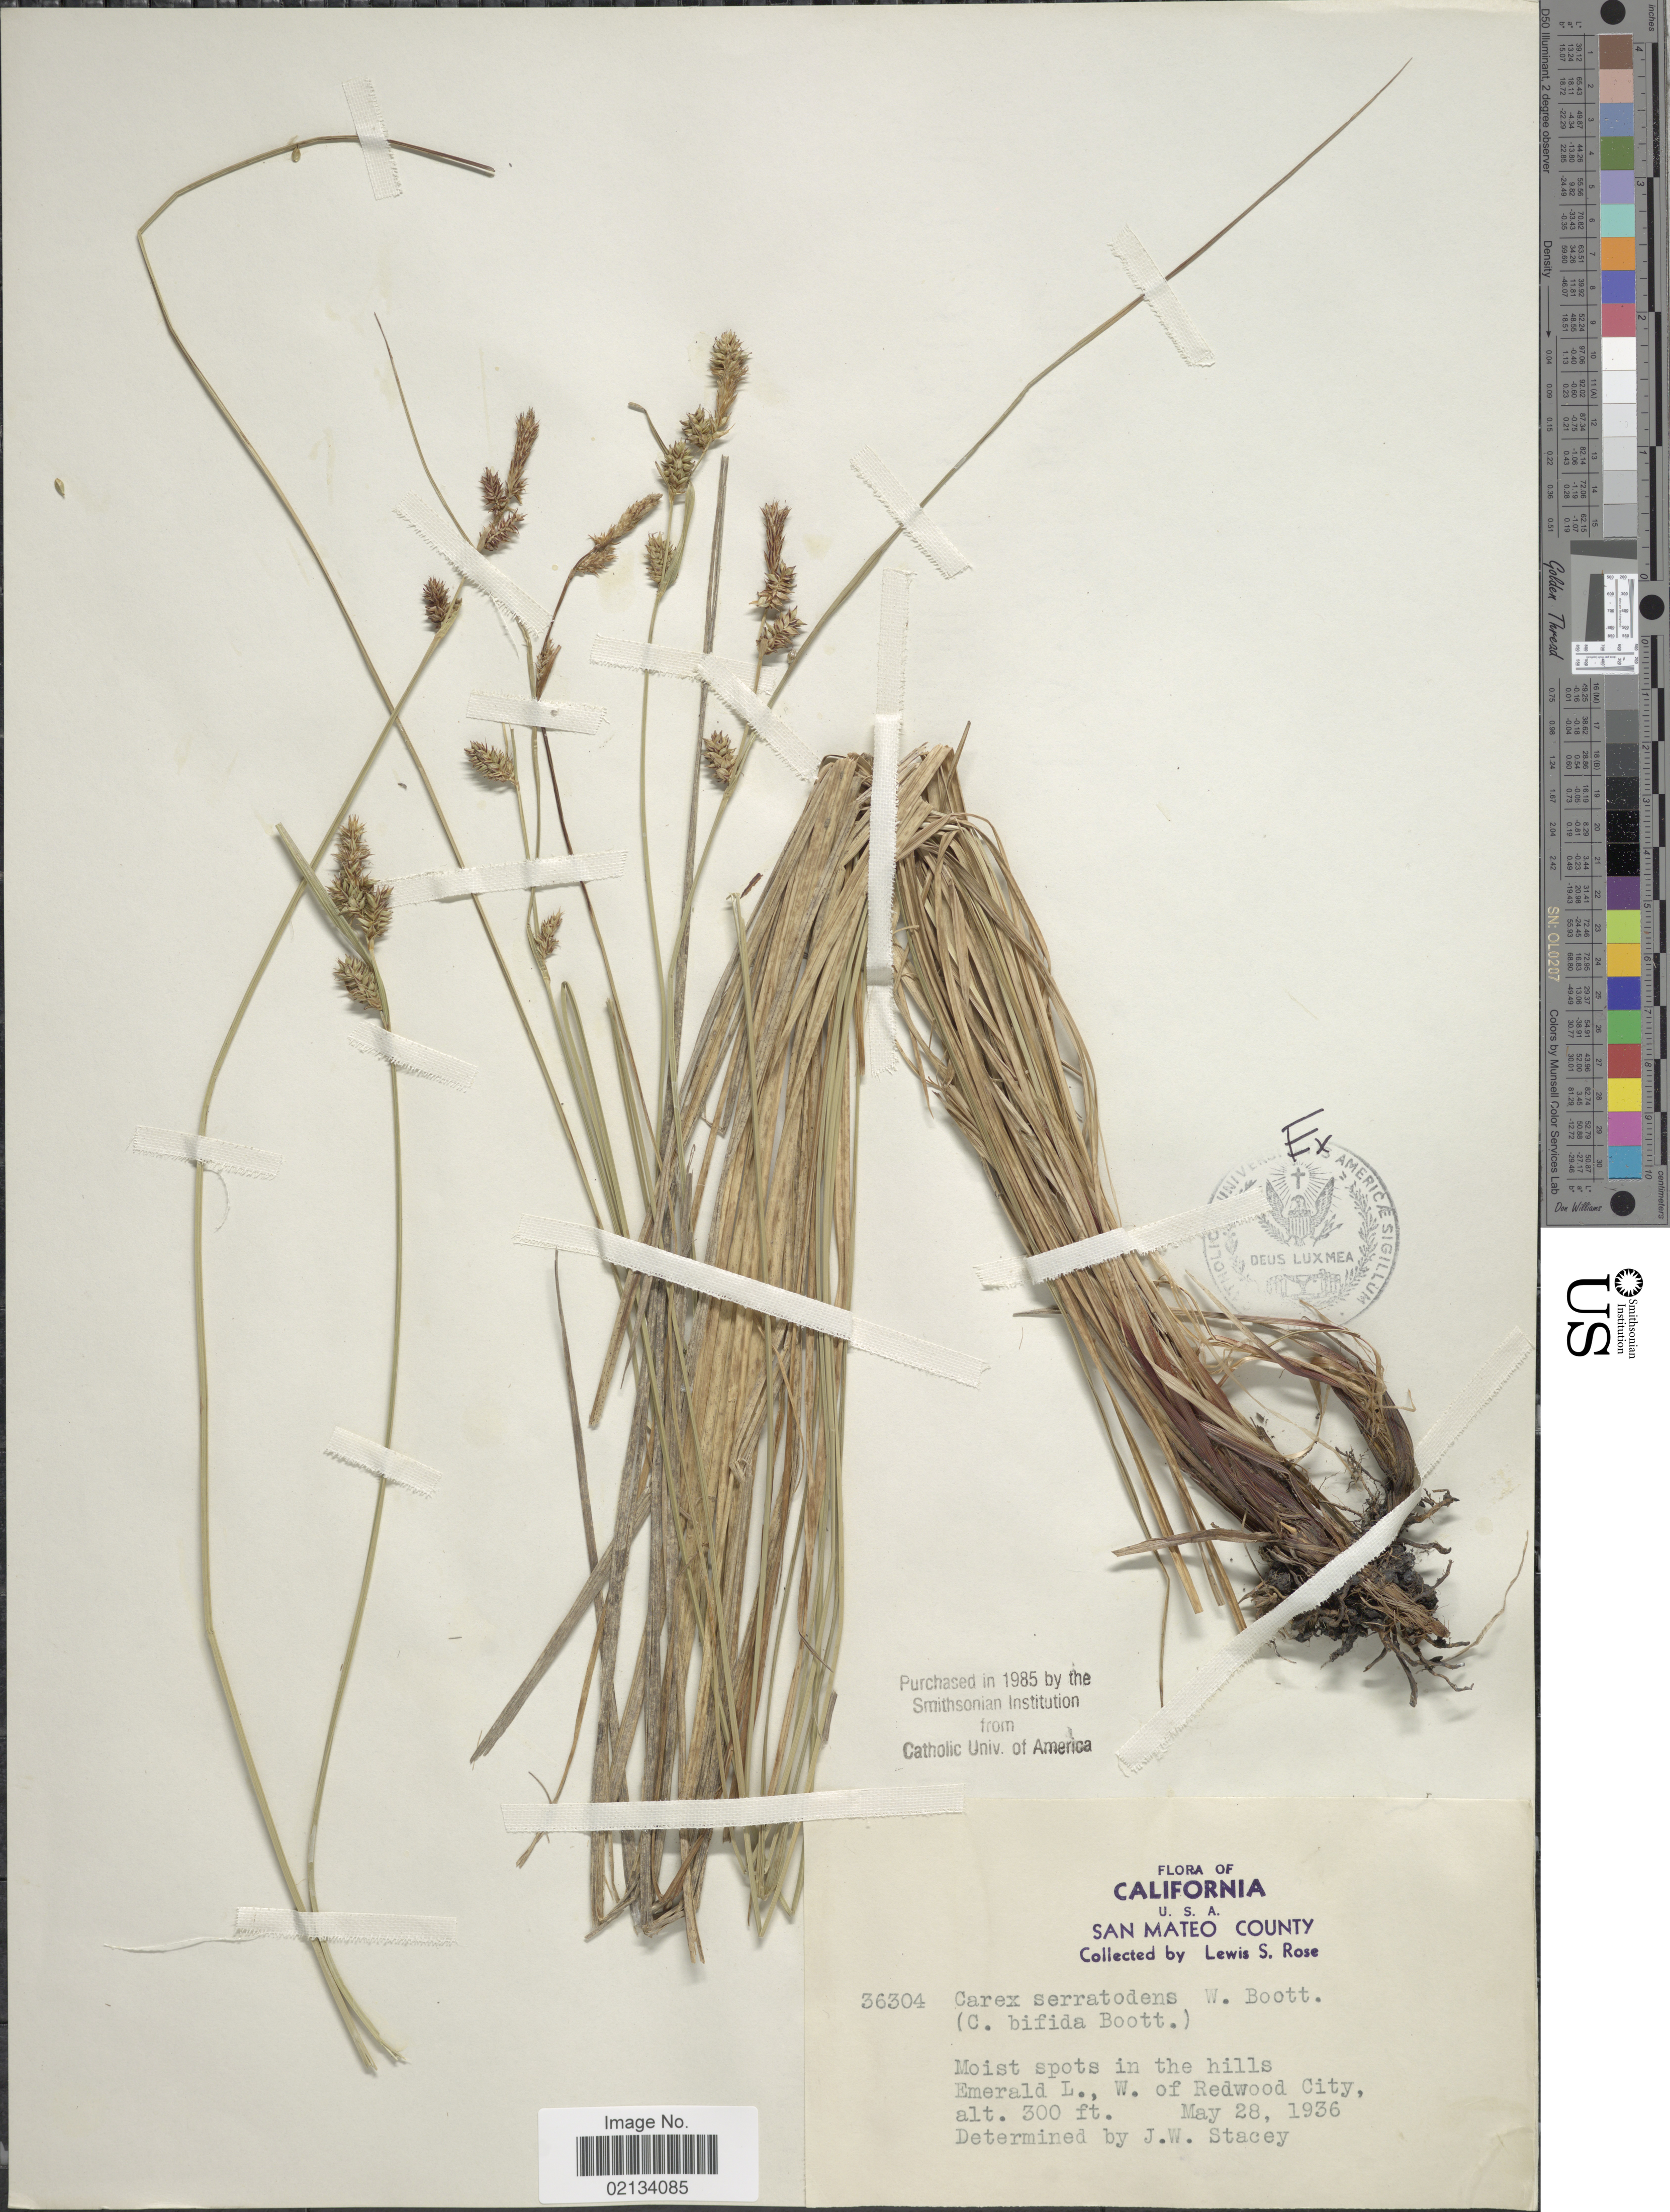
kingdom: Plantae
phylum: Tracheophyta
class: Liliopsida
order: Poales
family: Cyperaceae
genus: Carex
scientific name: Carex serratodens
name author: W. Boott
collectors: L. S. Rose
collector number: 36304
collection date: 1936-05-28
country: United States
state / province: California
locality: Moist spots in the hills Emerald L., W. of Redwood City.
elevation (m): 91